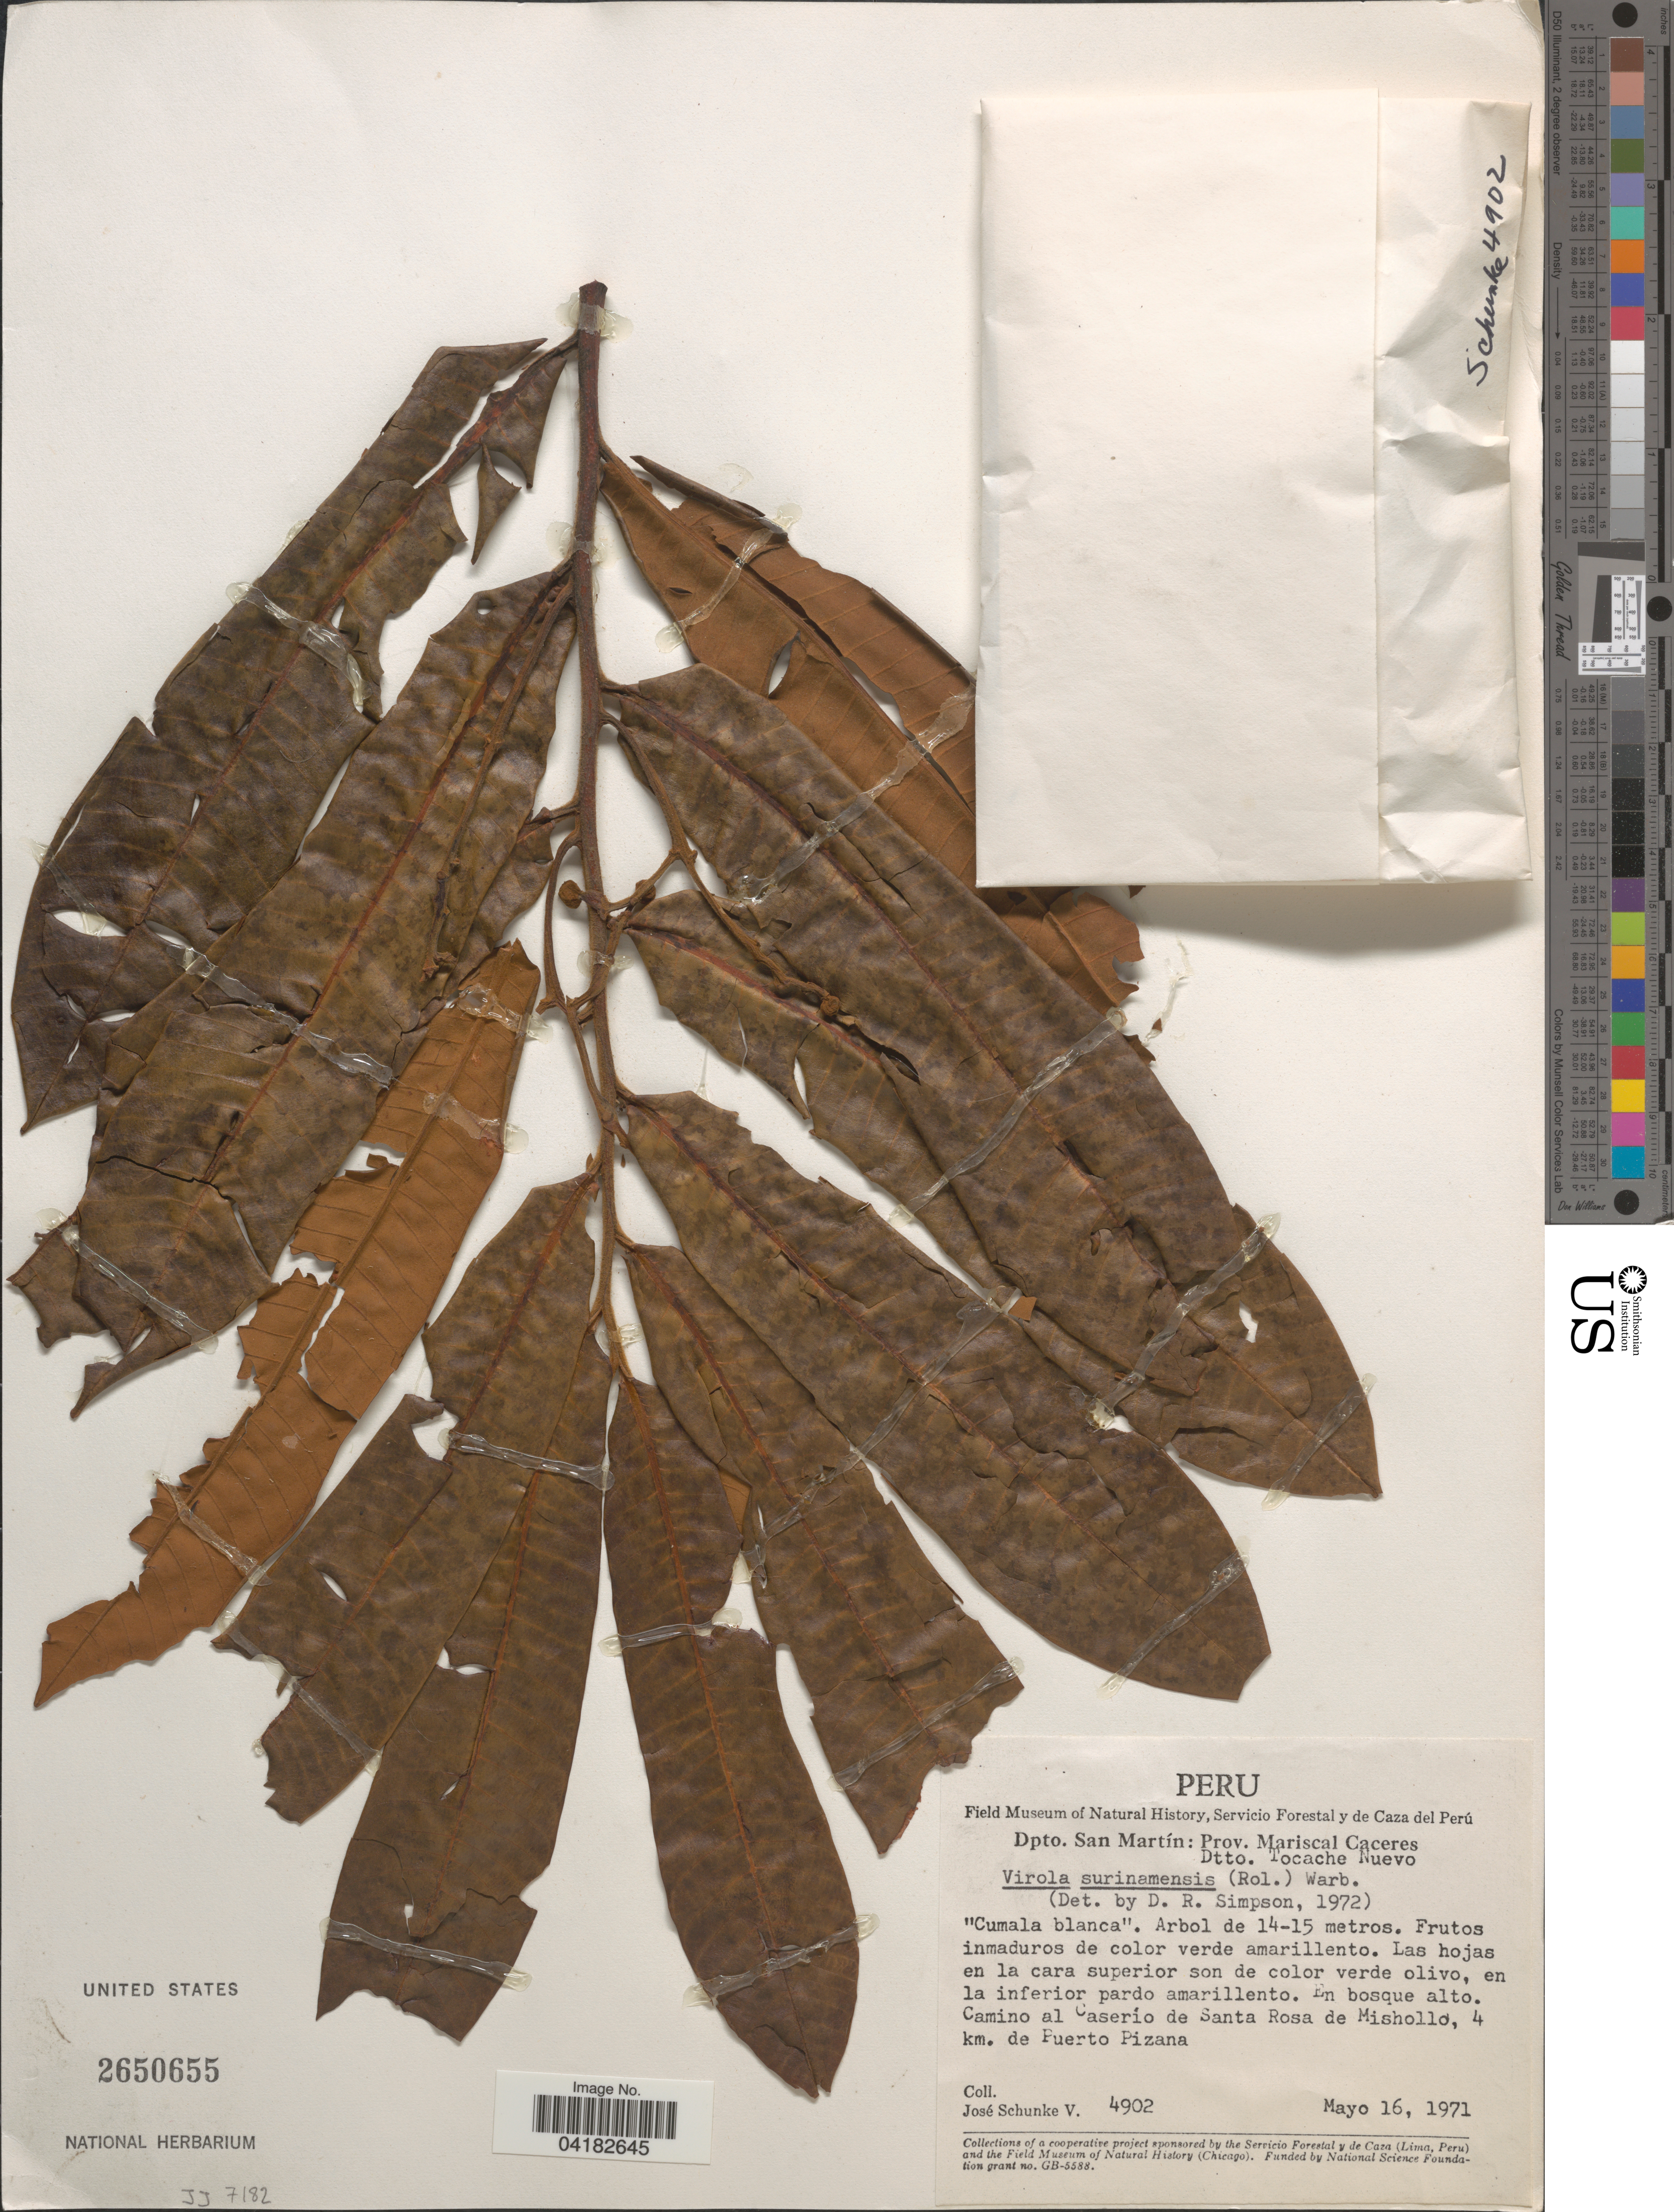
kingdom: Plantae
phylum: Tracheophyta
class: Magnoliopsida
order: Magnoliales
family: Myristicaceae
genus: Virola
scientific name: Virola surinamensis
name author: (Rol.) Warb.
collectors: J. Schunke Vigo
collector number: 4902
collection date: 1971-05-16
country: Peru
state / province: San Martin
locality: Dpto. San Martín: Prov. Mariscal Caceres. Dtto. Tocache Nuevo. Camino al Caserío de Santa Rosa de Mishollo, 4 km. de Puerto Pizana.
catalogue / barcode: US 2650655